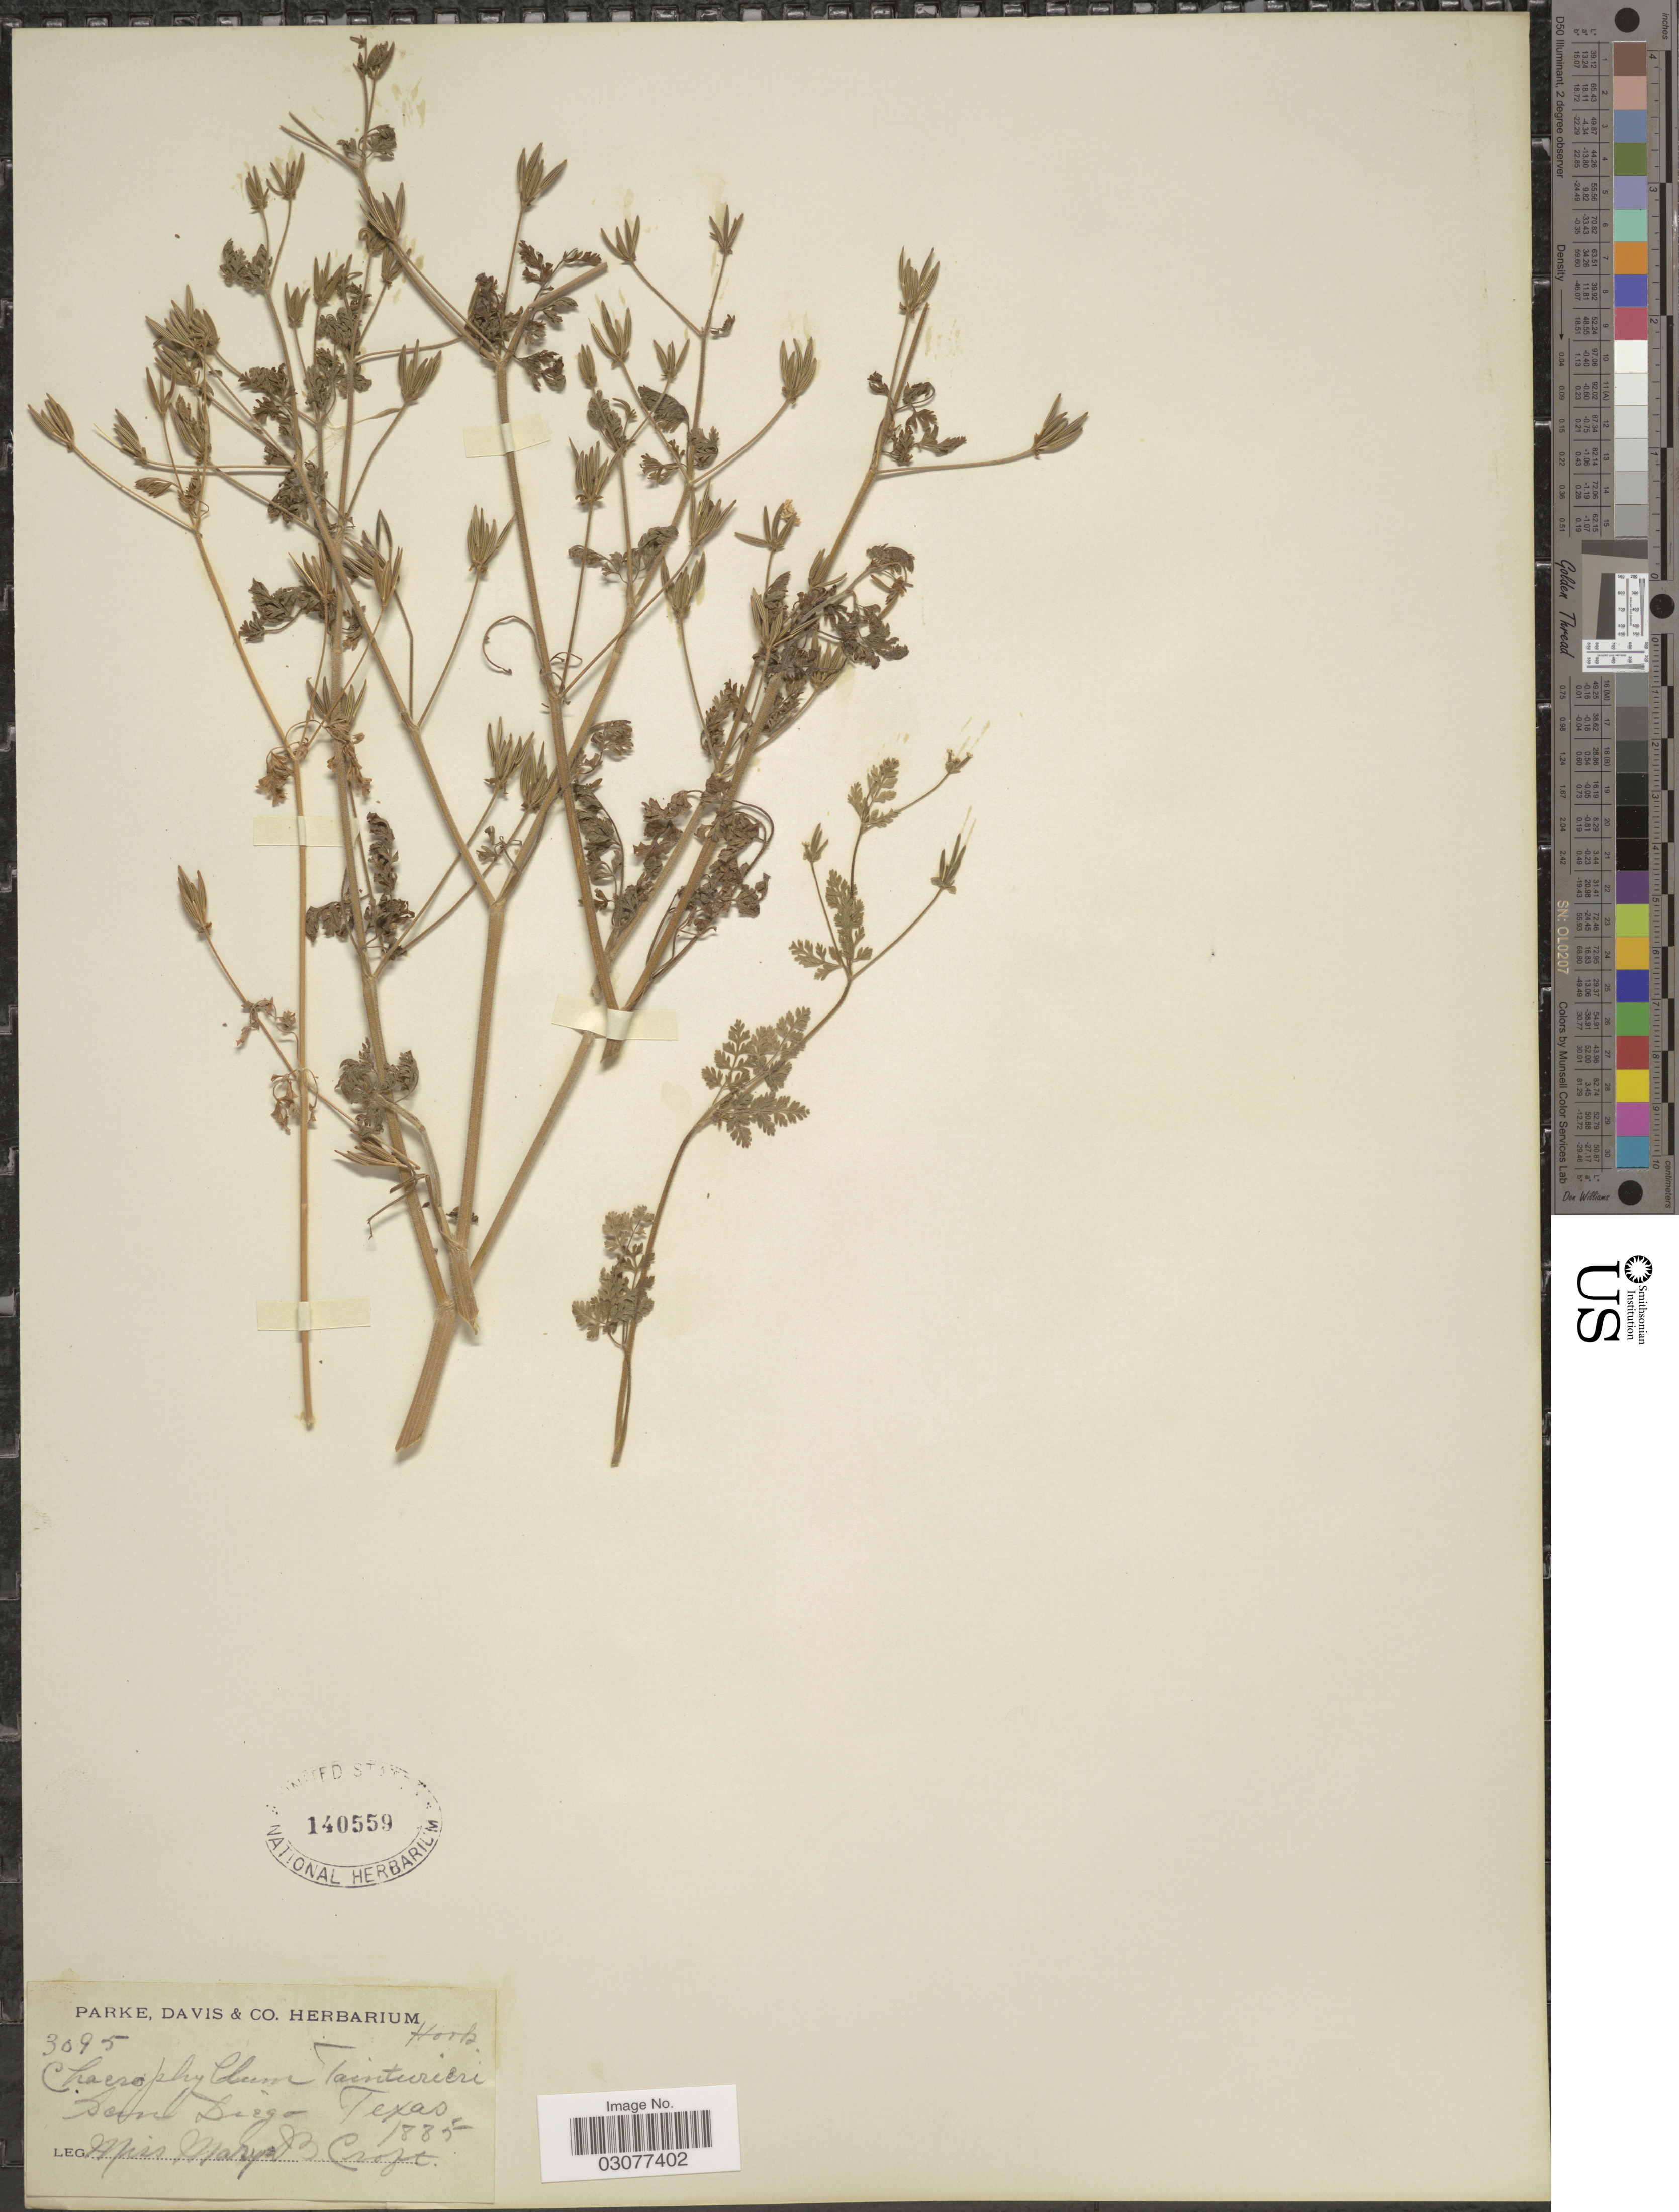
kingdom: Plantae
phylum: Tracheophyta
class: Magnoliopsida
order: Apiales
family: Apiaceae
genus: Chaerophyllum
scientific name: Chaerophyllum dasycarpum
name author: (Hook. ex S. Watson) Nutt.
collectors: M. Croft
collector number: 3095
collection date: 1885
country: United States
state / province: Texas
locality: San Diego.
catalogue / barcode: US 140559